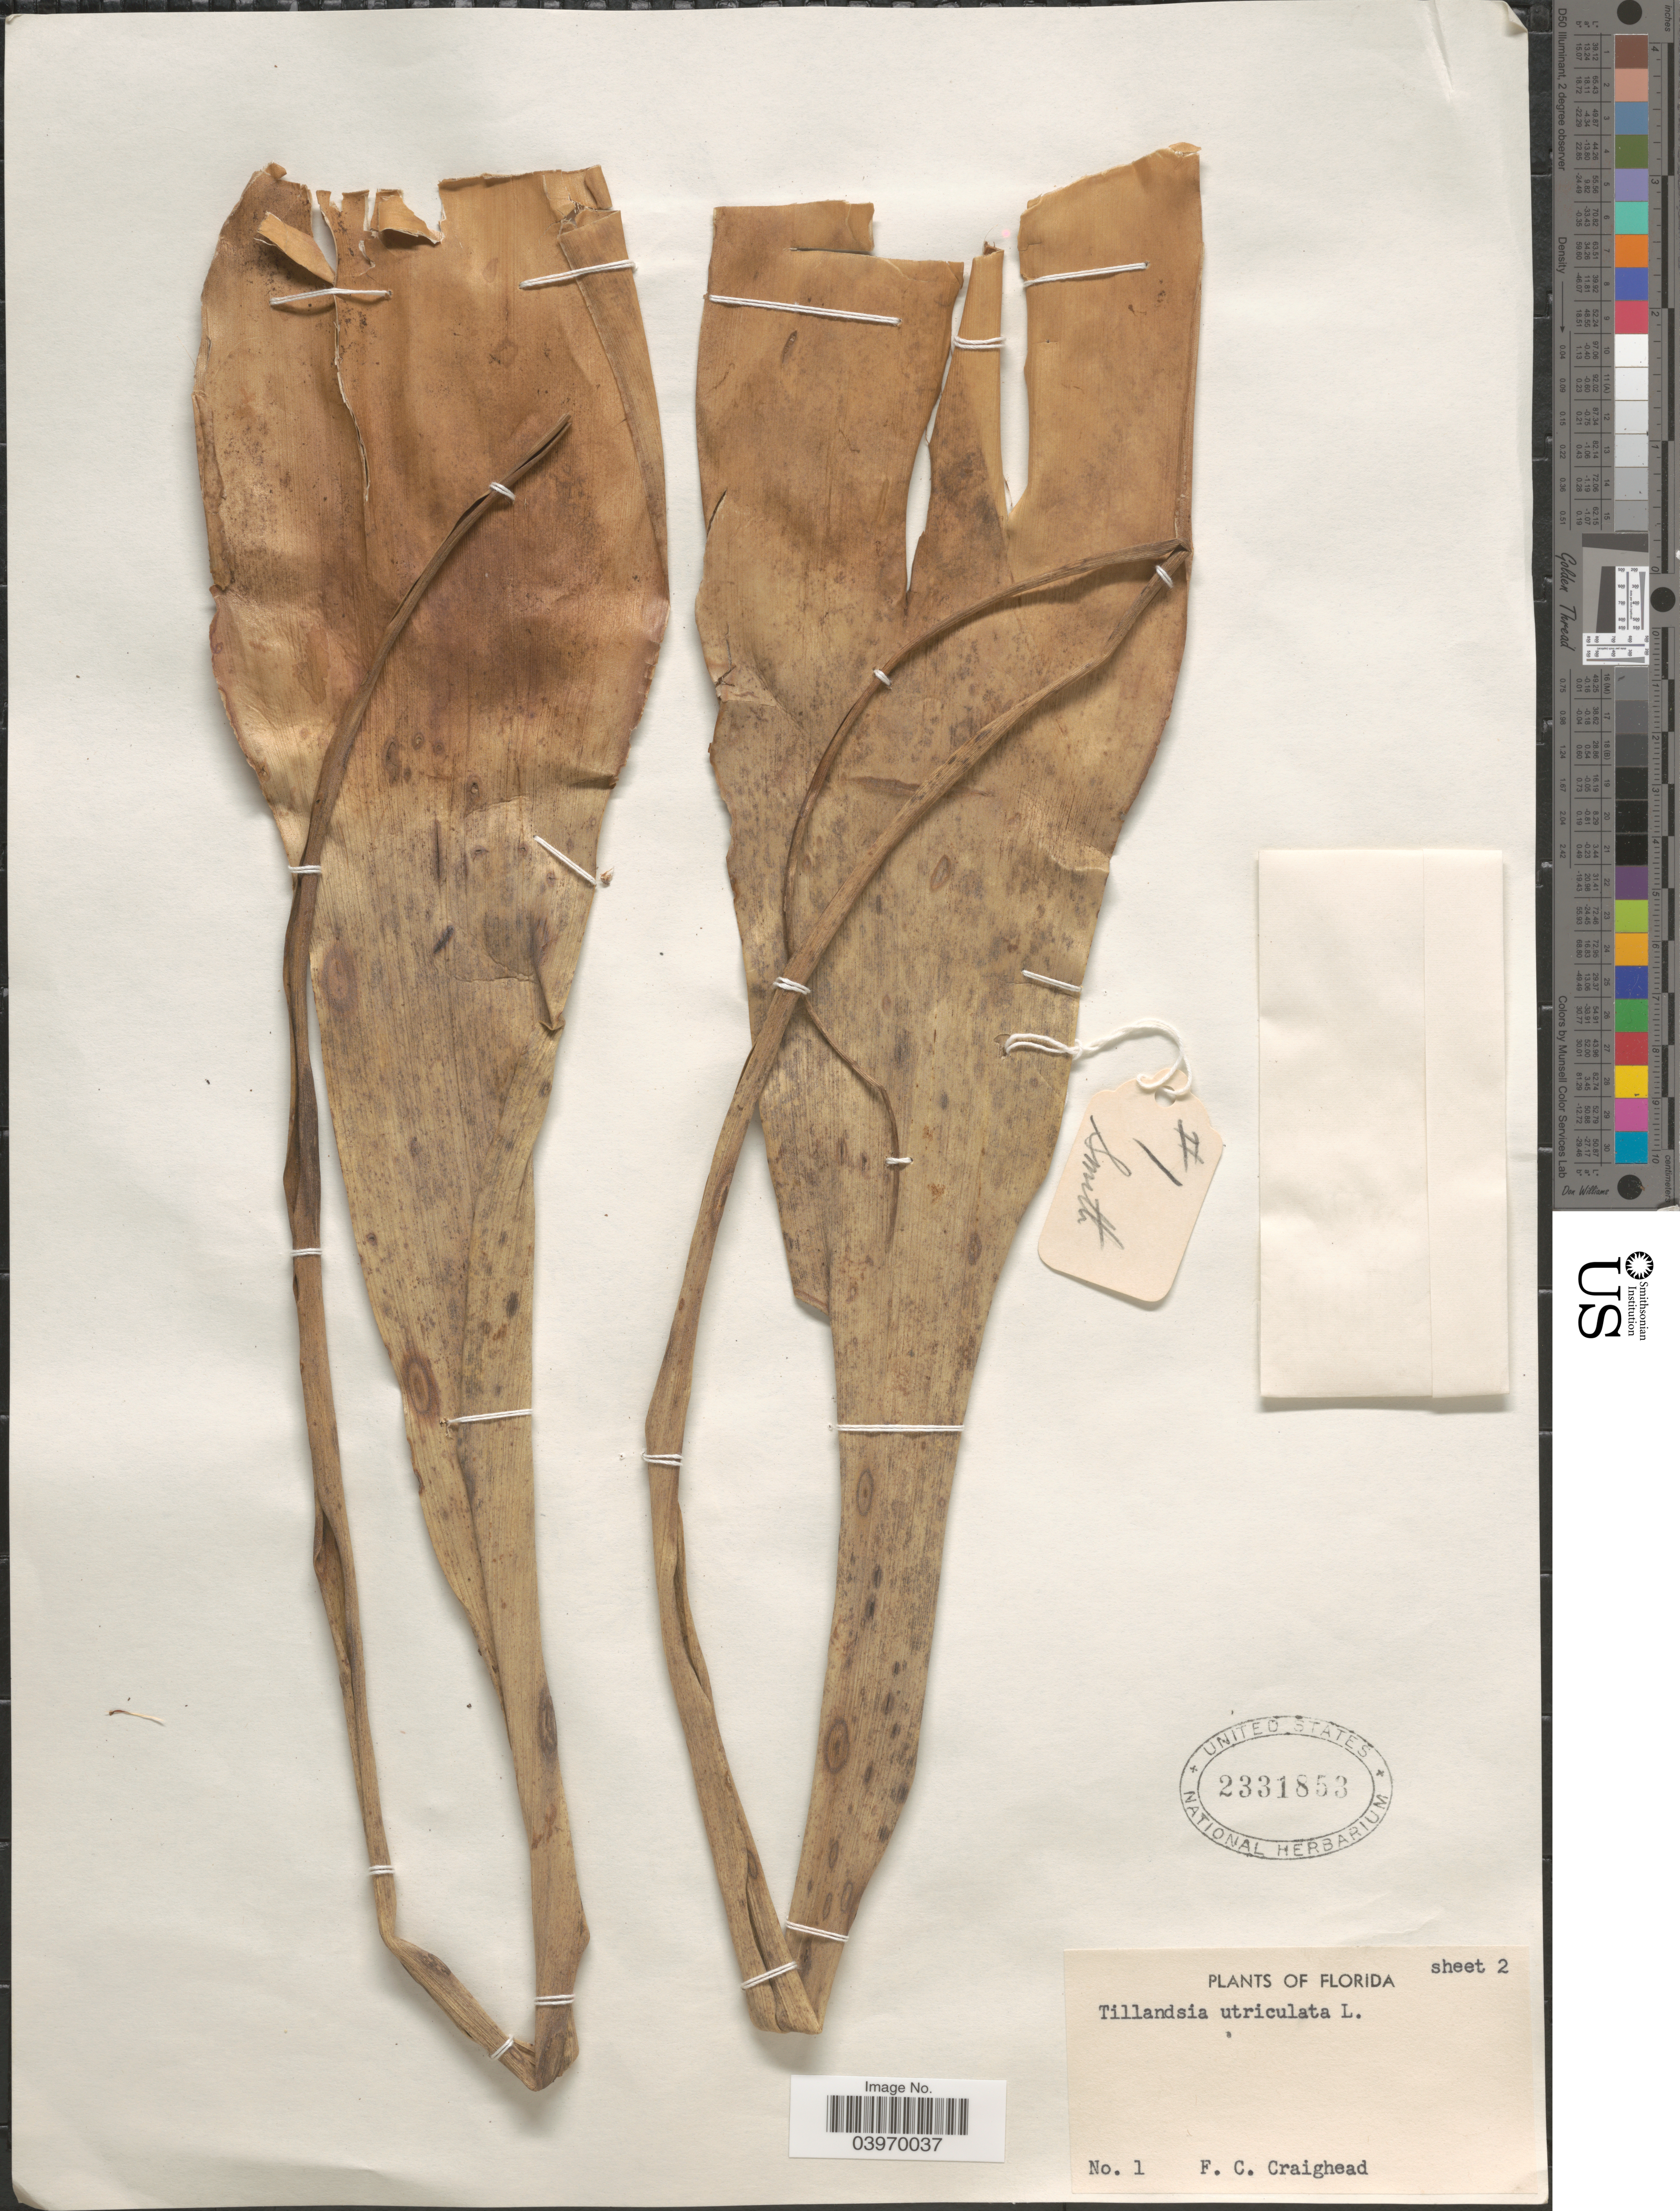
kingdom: Plantae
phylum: Tracheophyta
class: Liliopsida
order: Poales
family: Bromeliaceae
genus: Tillandsia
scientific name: Tillandsia utriculata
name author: L.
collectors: F. Craighead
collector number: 1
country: United States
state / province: Florida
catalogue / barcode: US 2331853